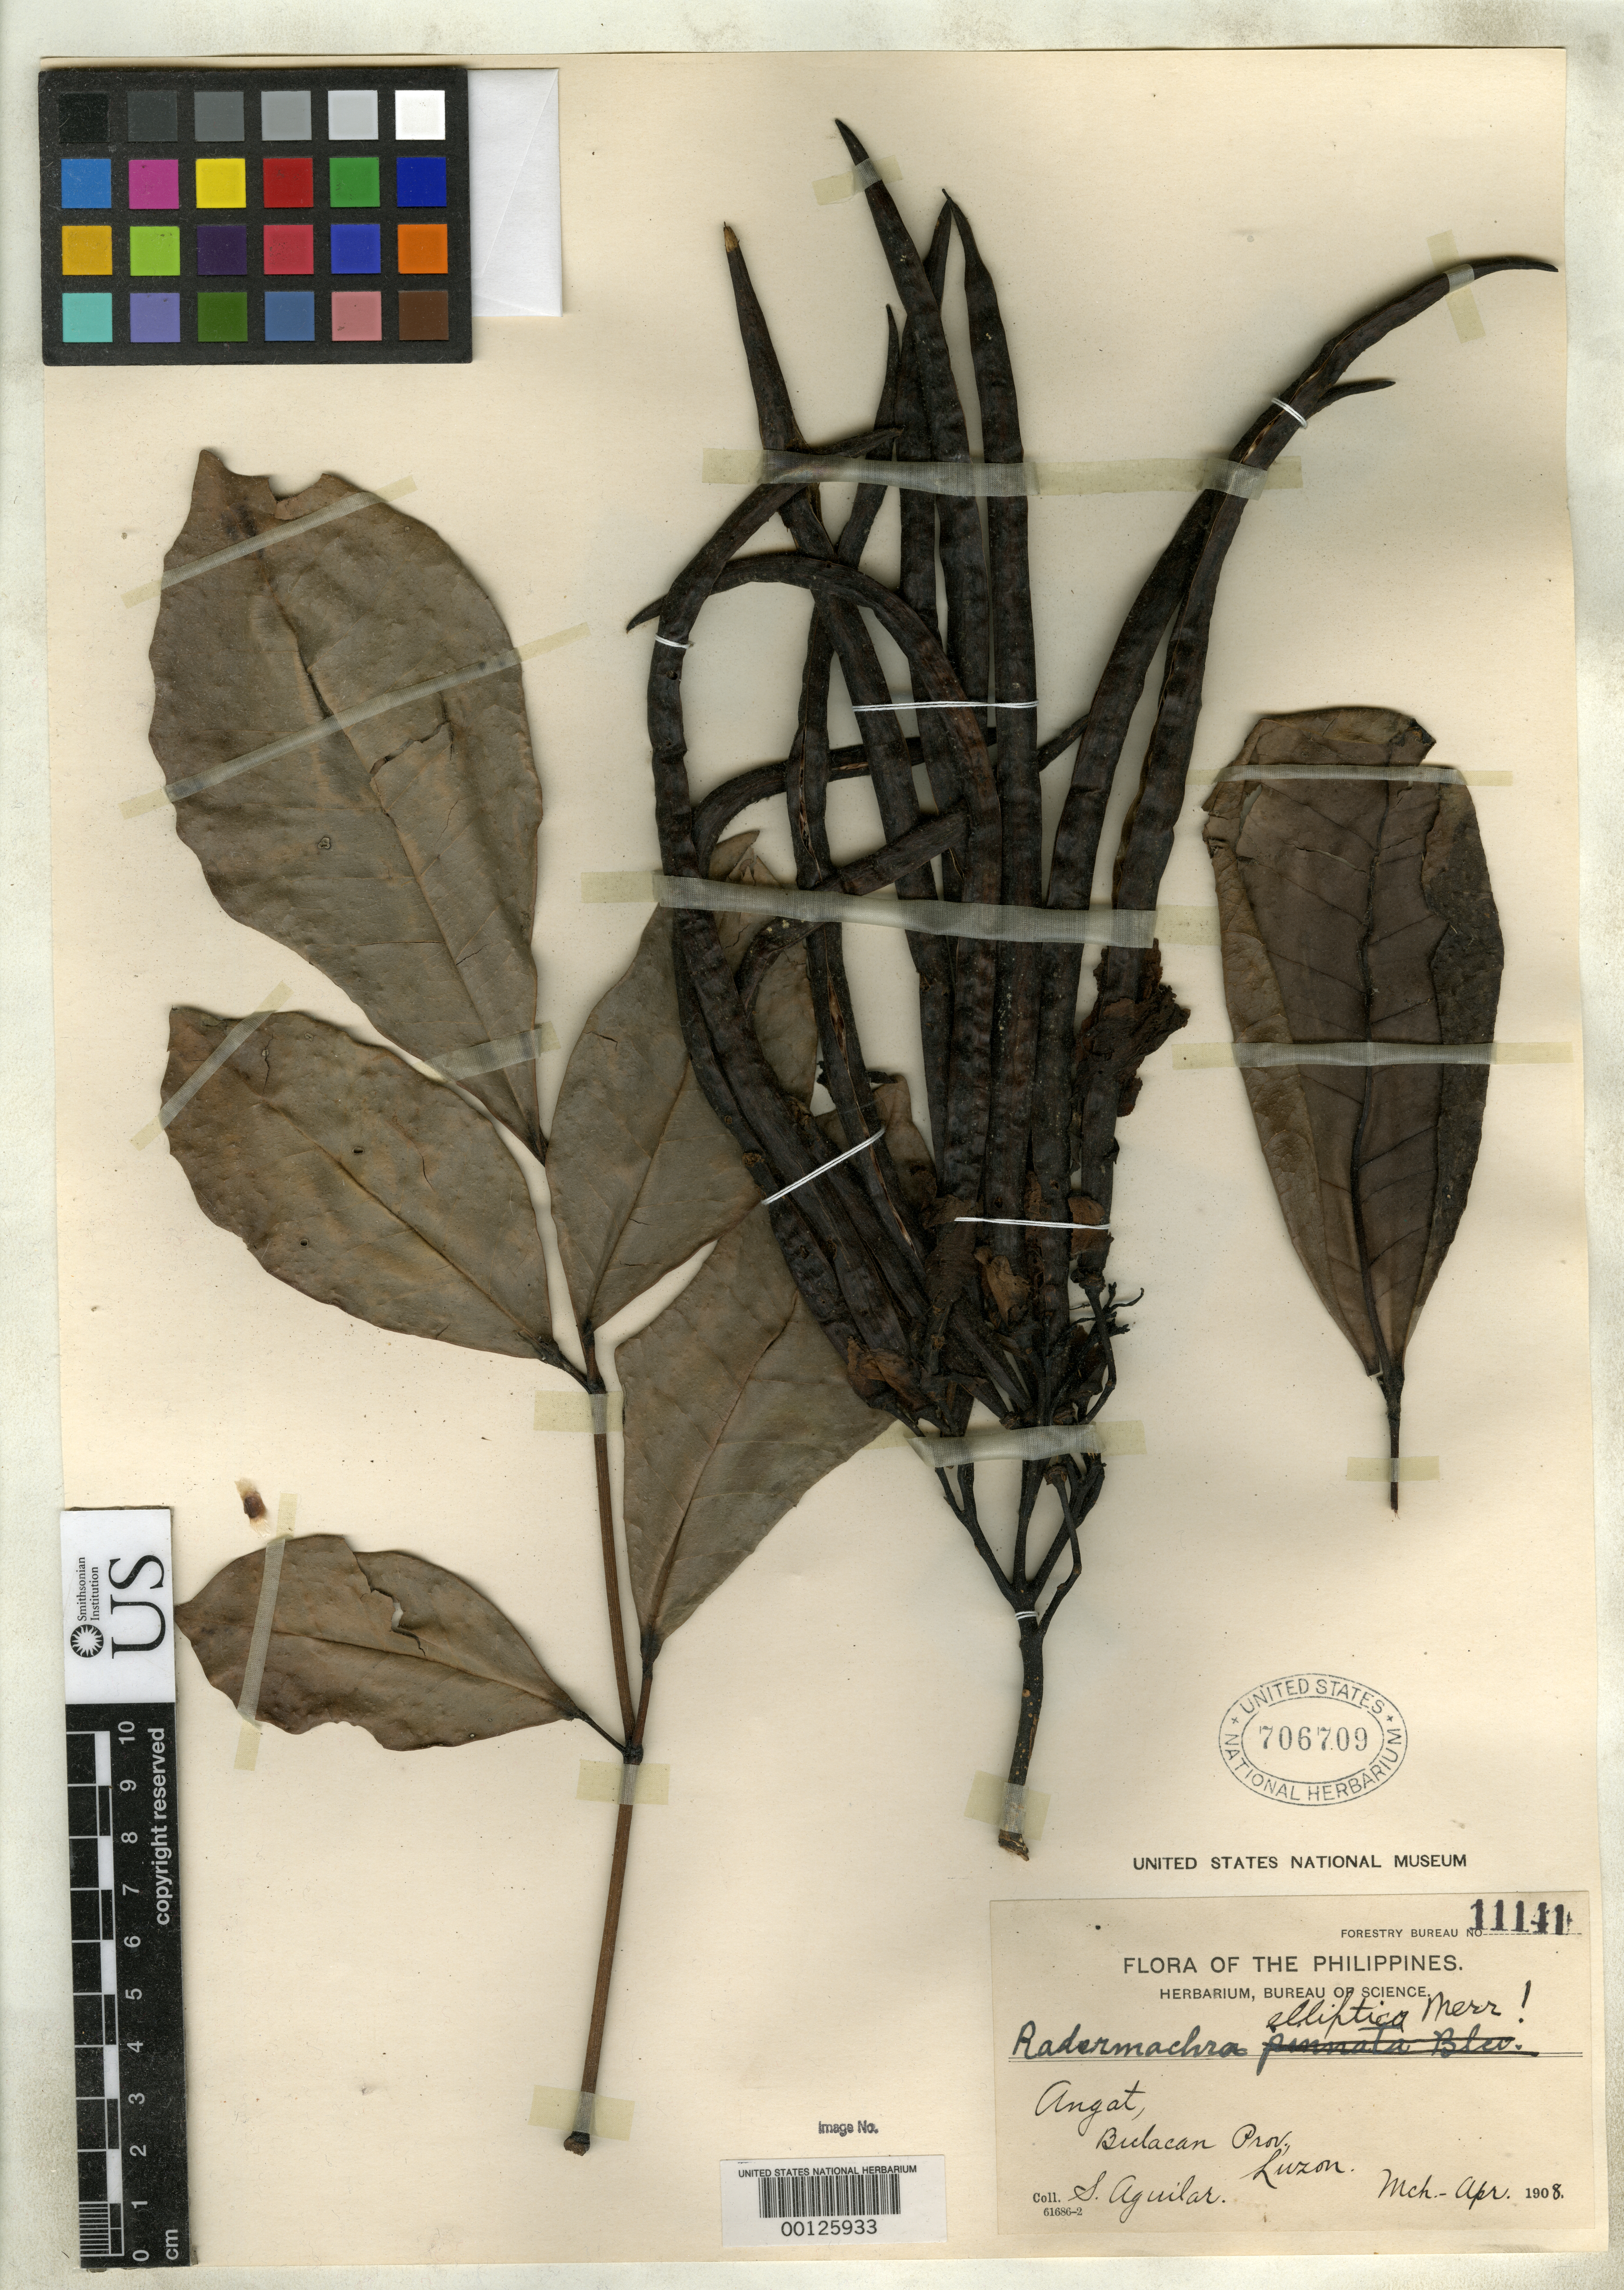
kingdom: Plantae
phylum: Tracheophyta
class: Magnoliopsida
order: Lamiales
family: Bignoniaceae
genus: Radermachera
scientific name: Radermachera elliptica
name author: Merr.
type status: Isotype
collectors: S. Aguilar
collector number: For. Bur. 11141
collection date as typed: Mar 1908 to -- Apr 1908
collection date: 1908-03/1908-04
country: Philippines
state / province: Central Luzon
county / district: Bulacan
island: Luzon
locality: Angat.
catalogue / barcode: US 706709